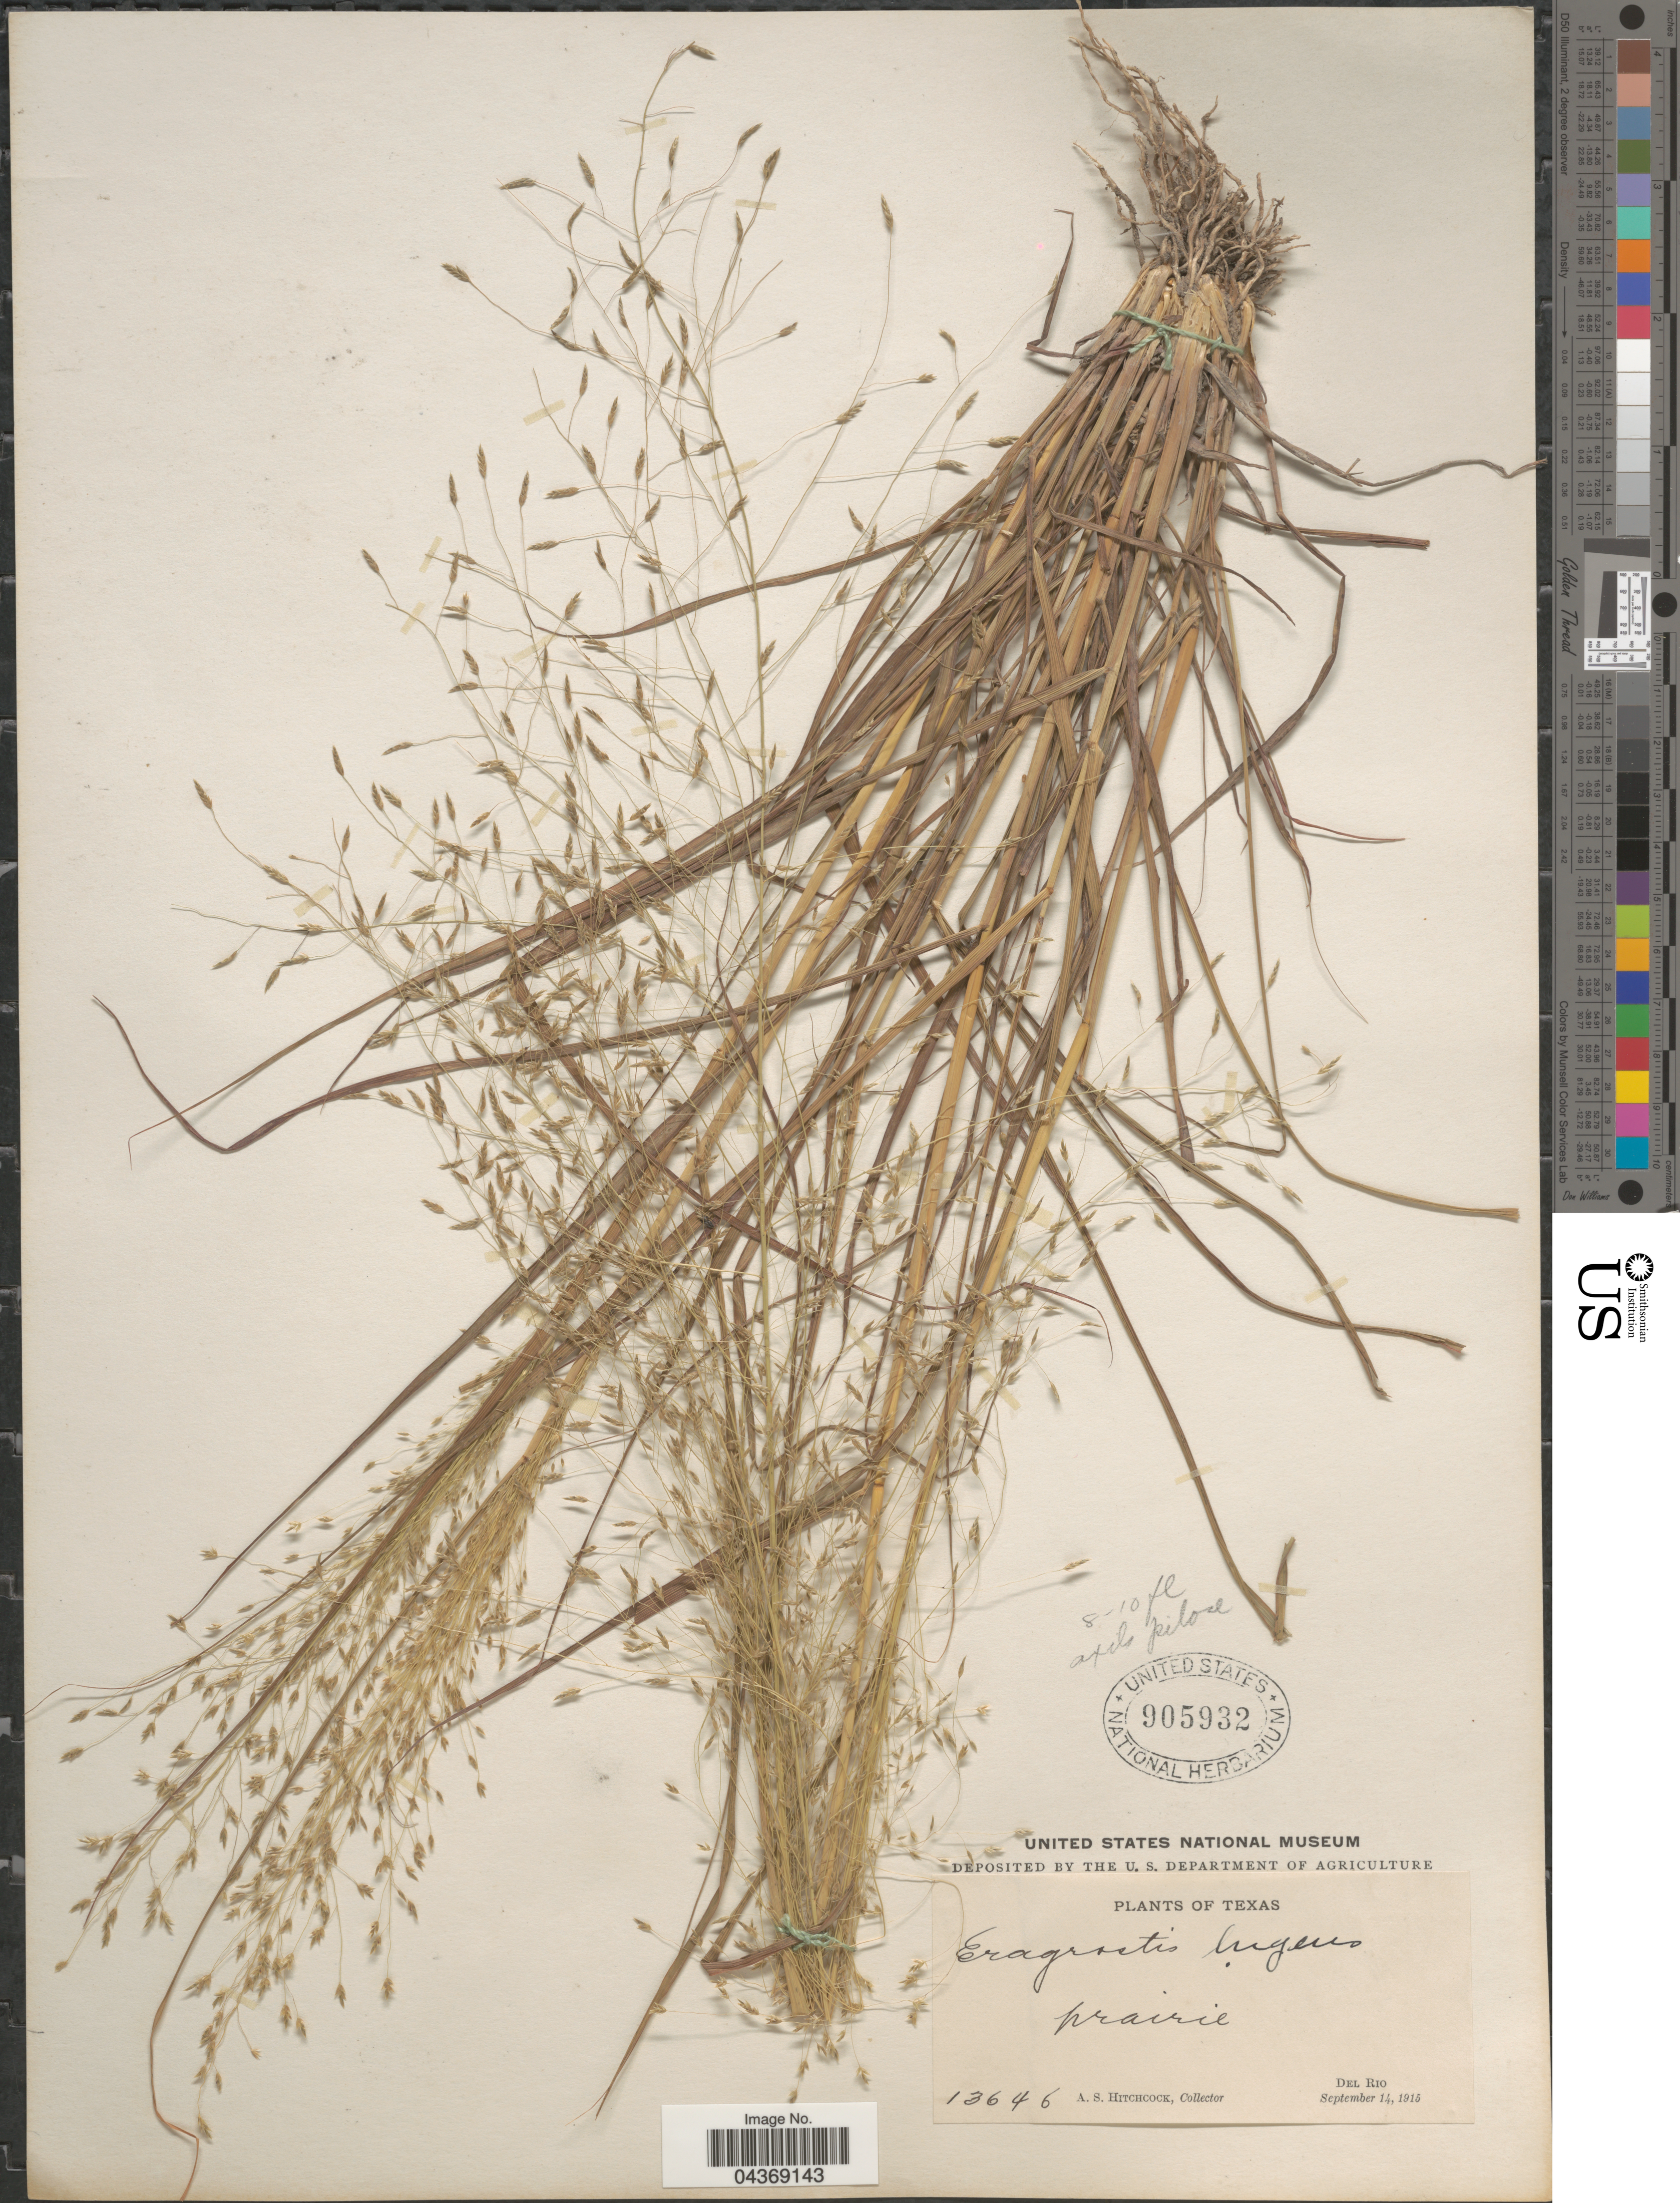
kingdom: Plantae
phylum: Tracheophyta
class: Liliopsida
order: Poales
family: Poaceae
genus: Eragrostis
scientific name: Eragrostis intermedia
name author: Hitchc.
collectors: A. S. Hitchcock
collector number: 13646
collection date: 1915-09-14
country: United States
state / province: Texas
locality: Prairie. Del Rio.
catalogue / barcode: US 905932